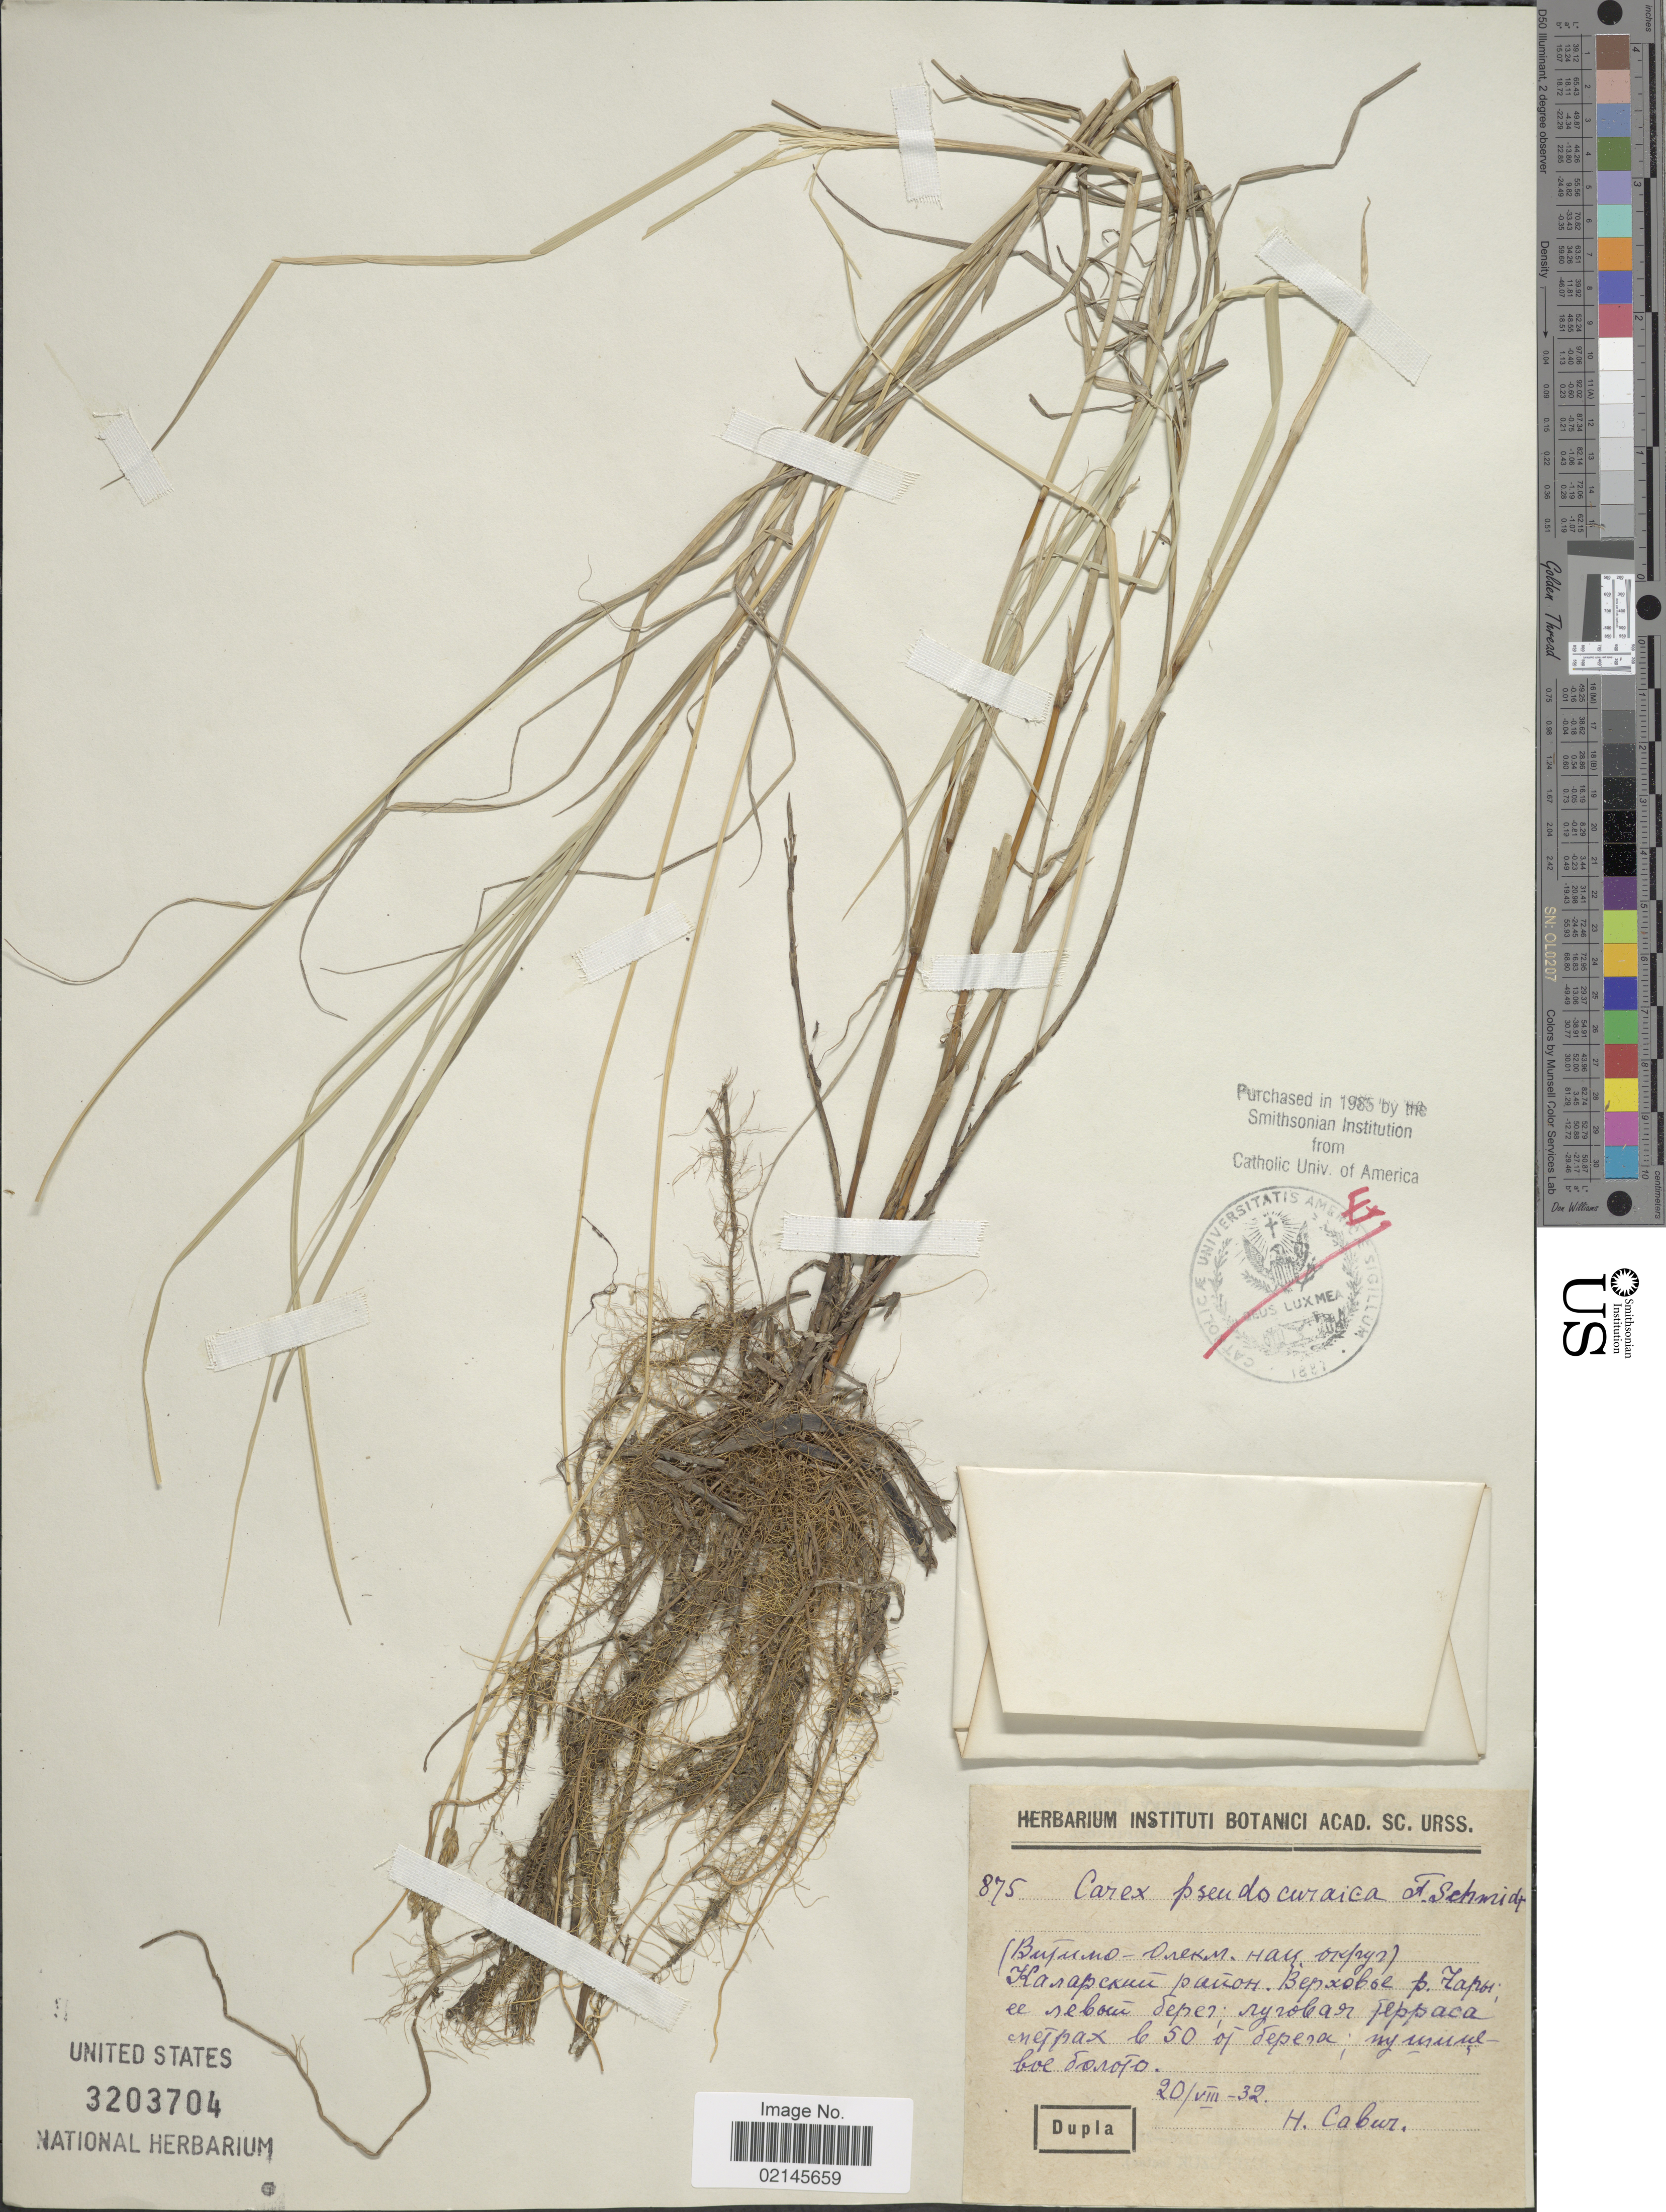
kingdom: Plantae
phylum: Tracheophyta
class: Liliopsida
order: Poales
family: Cyperaceae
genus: Carex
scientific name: Carex pseudocuraica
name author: F. Schmidt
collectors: H. Cabur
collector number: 875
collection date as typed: Transcribed d/m/y: 20/8/32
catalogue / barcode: US 3203704